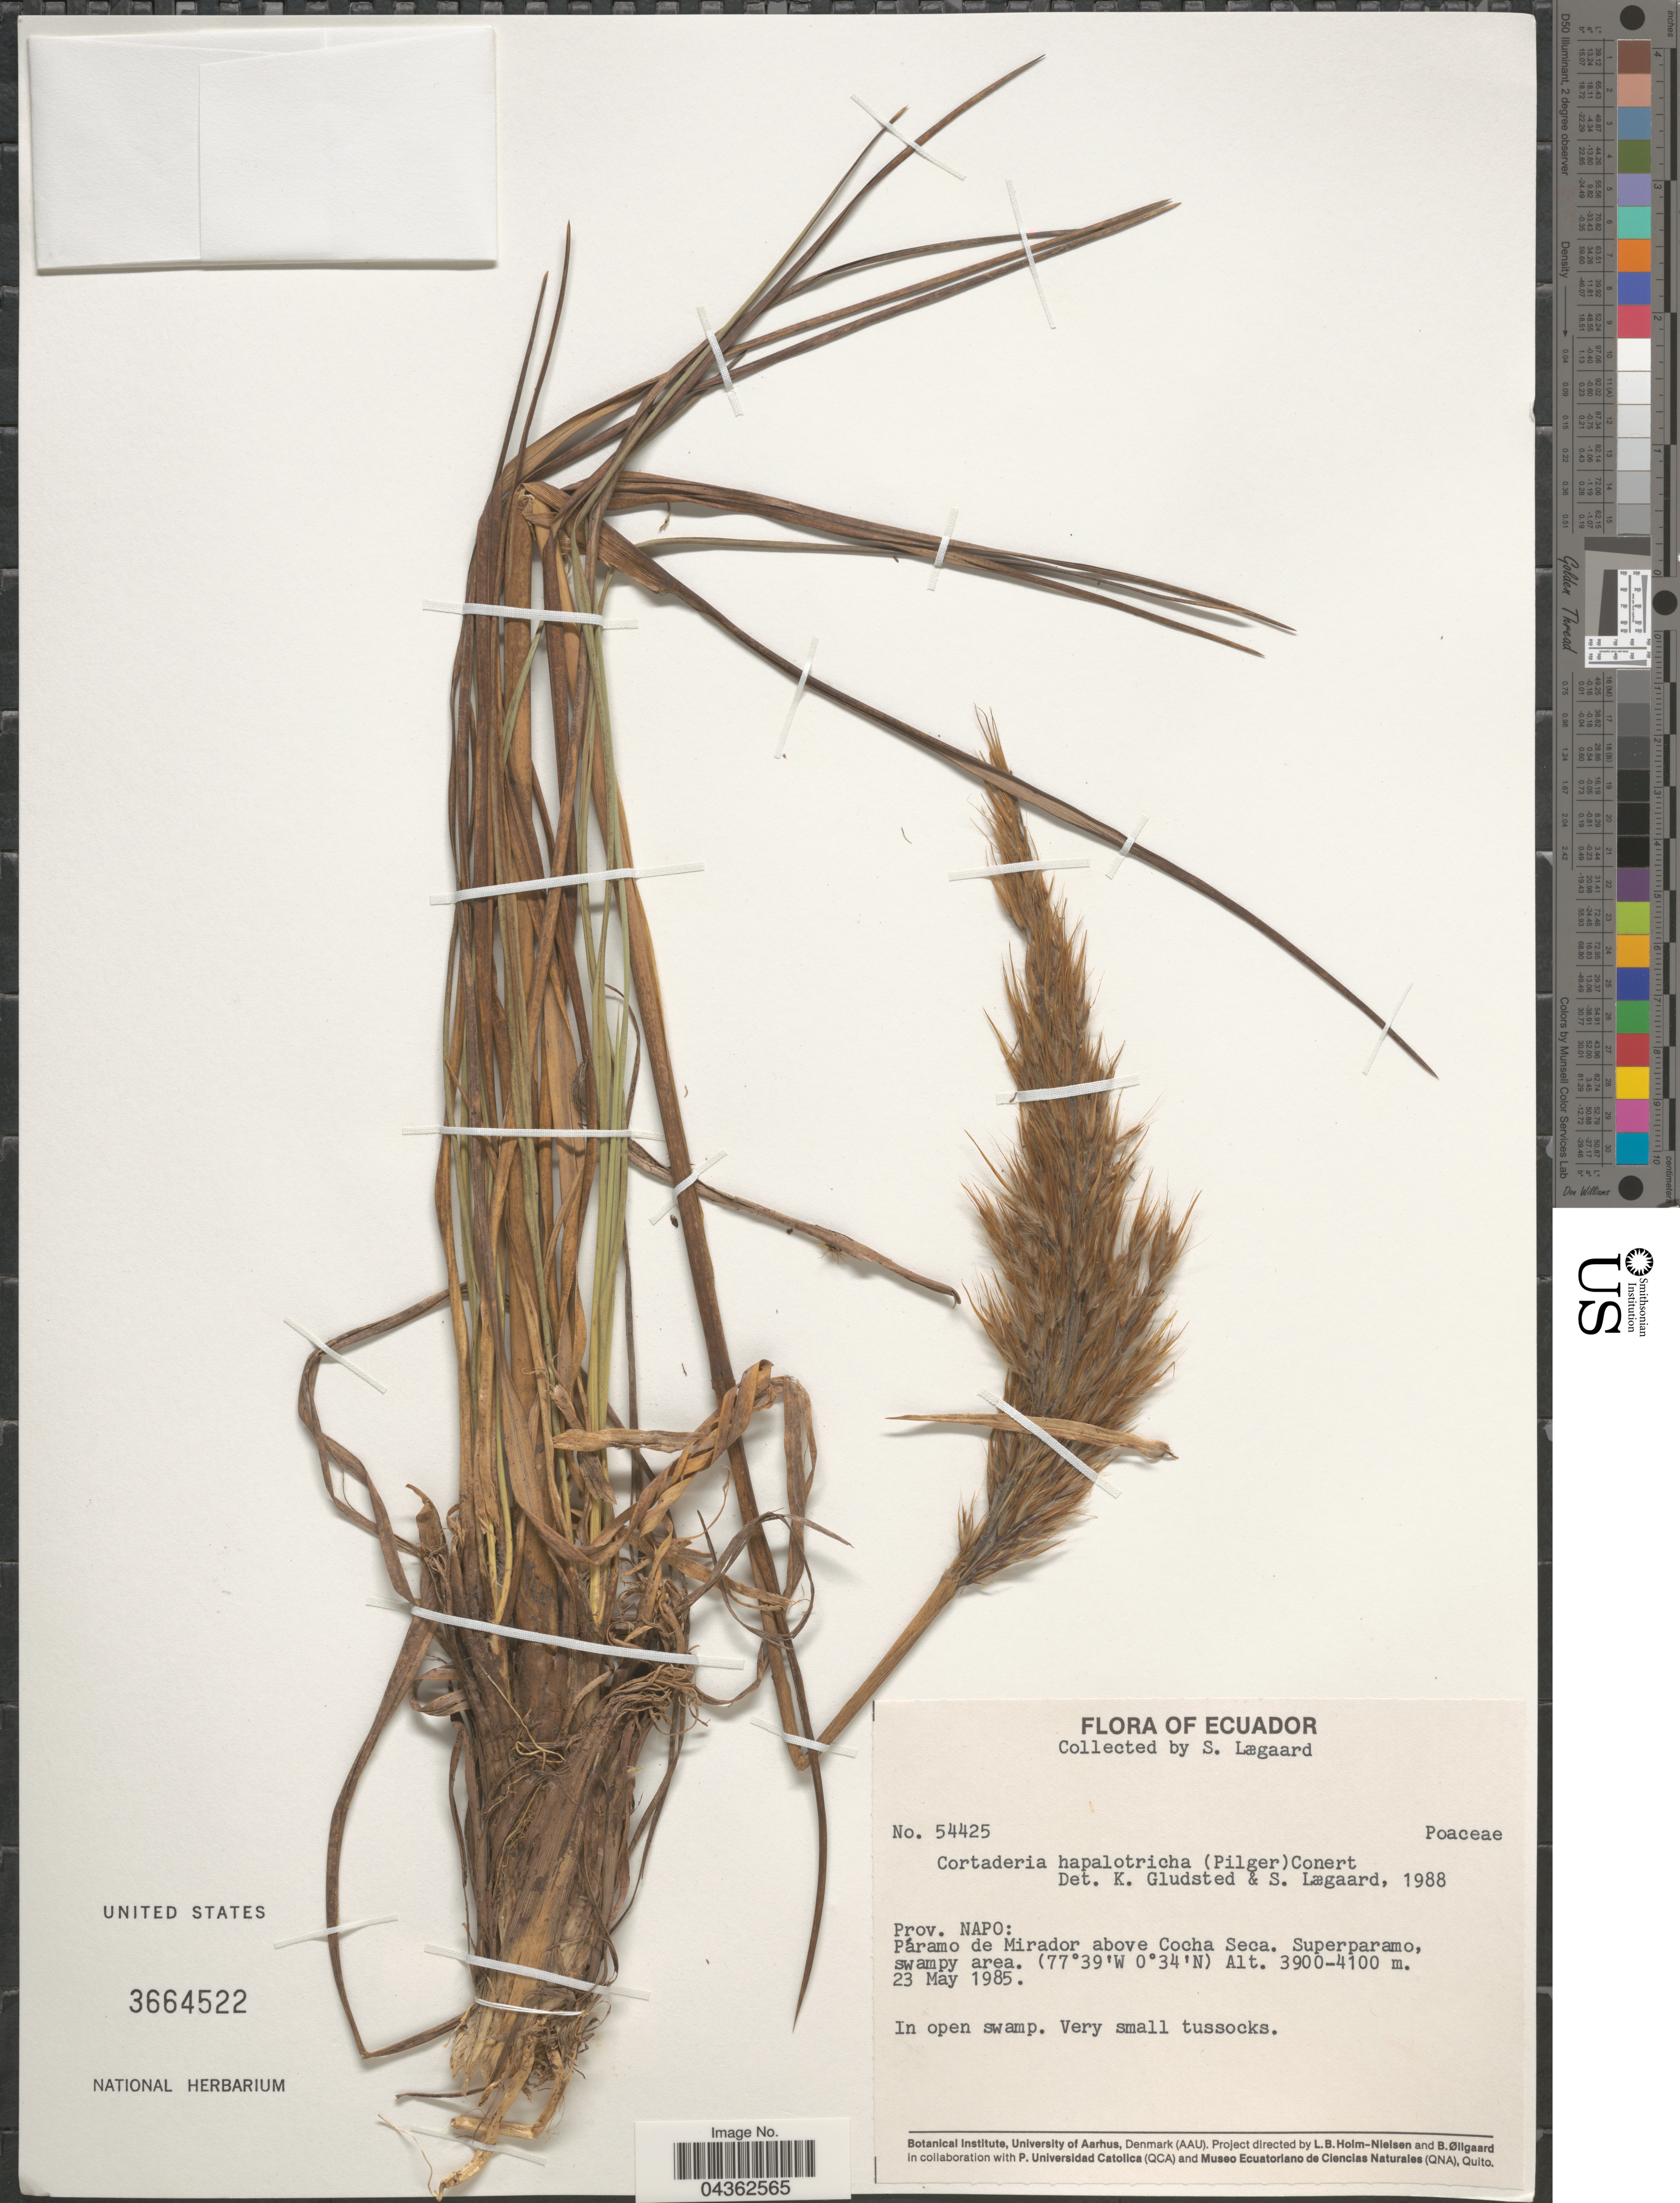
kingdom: Plantae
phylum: Tracheophyta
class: Liliopsida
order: Poales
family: Poaceae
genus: Cortaderia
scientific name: Cortaderia hapalotricha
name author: (Pilg.) Conert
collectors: S. Lægaard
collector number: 54425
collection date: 1985-05-23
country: Ecuador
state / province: Napo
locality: Páramo de Mirador above Cocha Seca.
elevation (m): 3900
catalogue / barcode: US 3664522